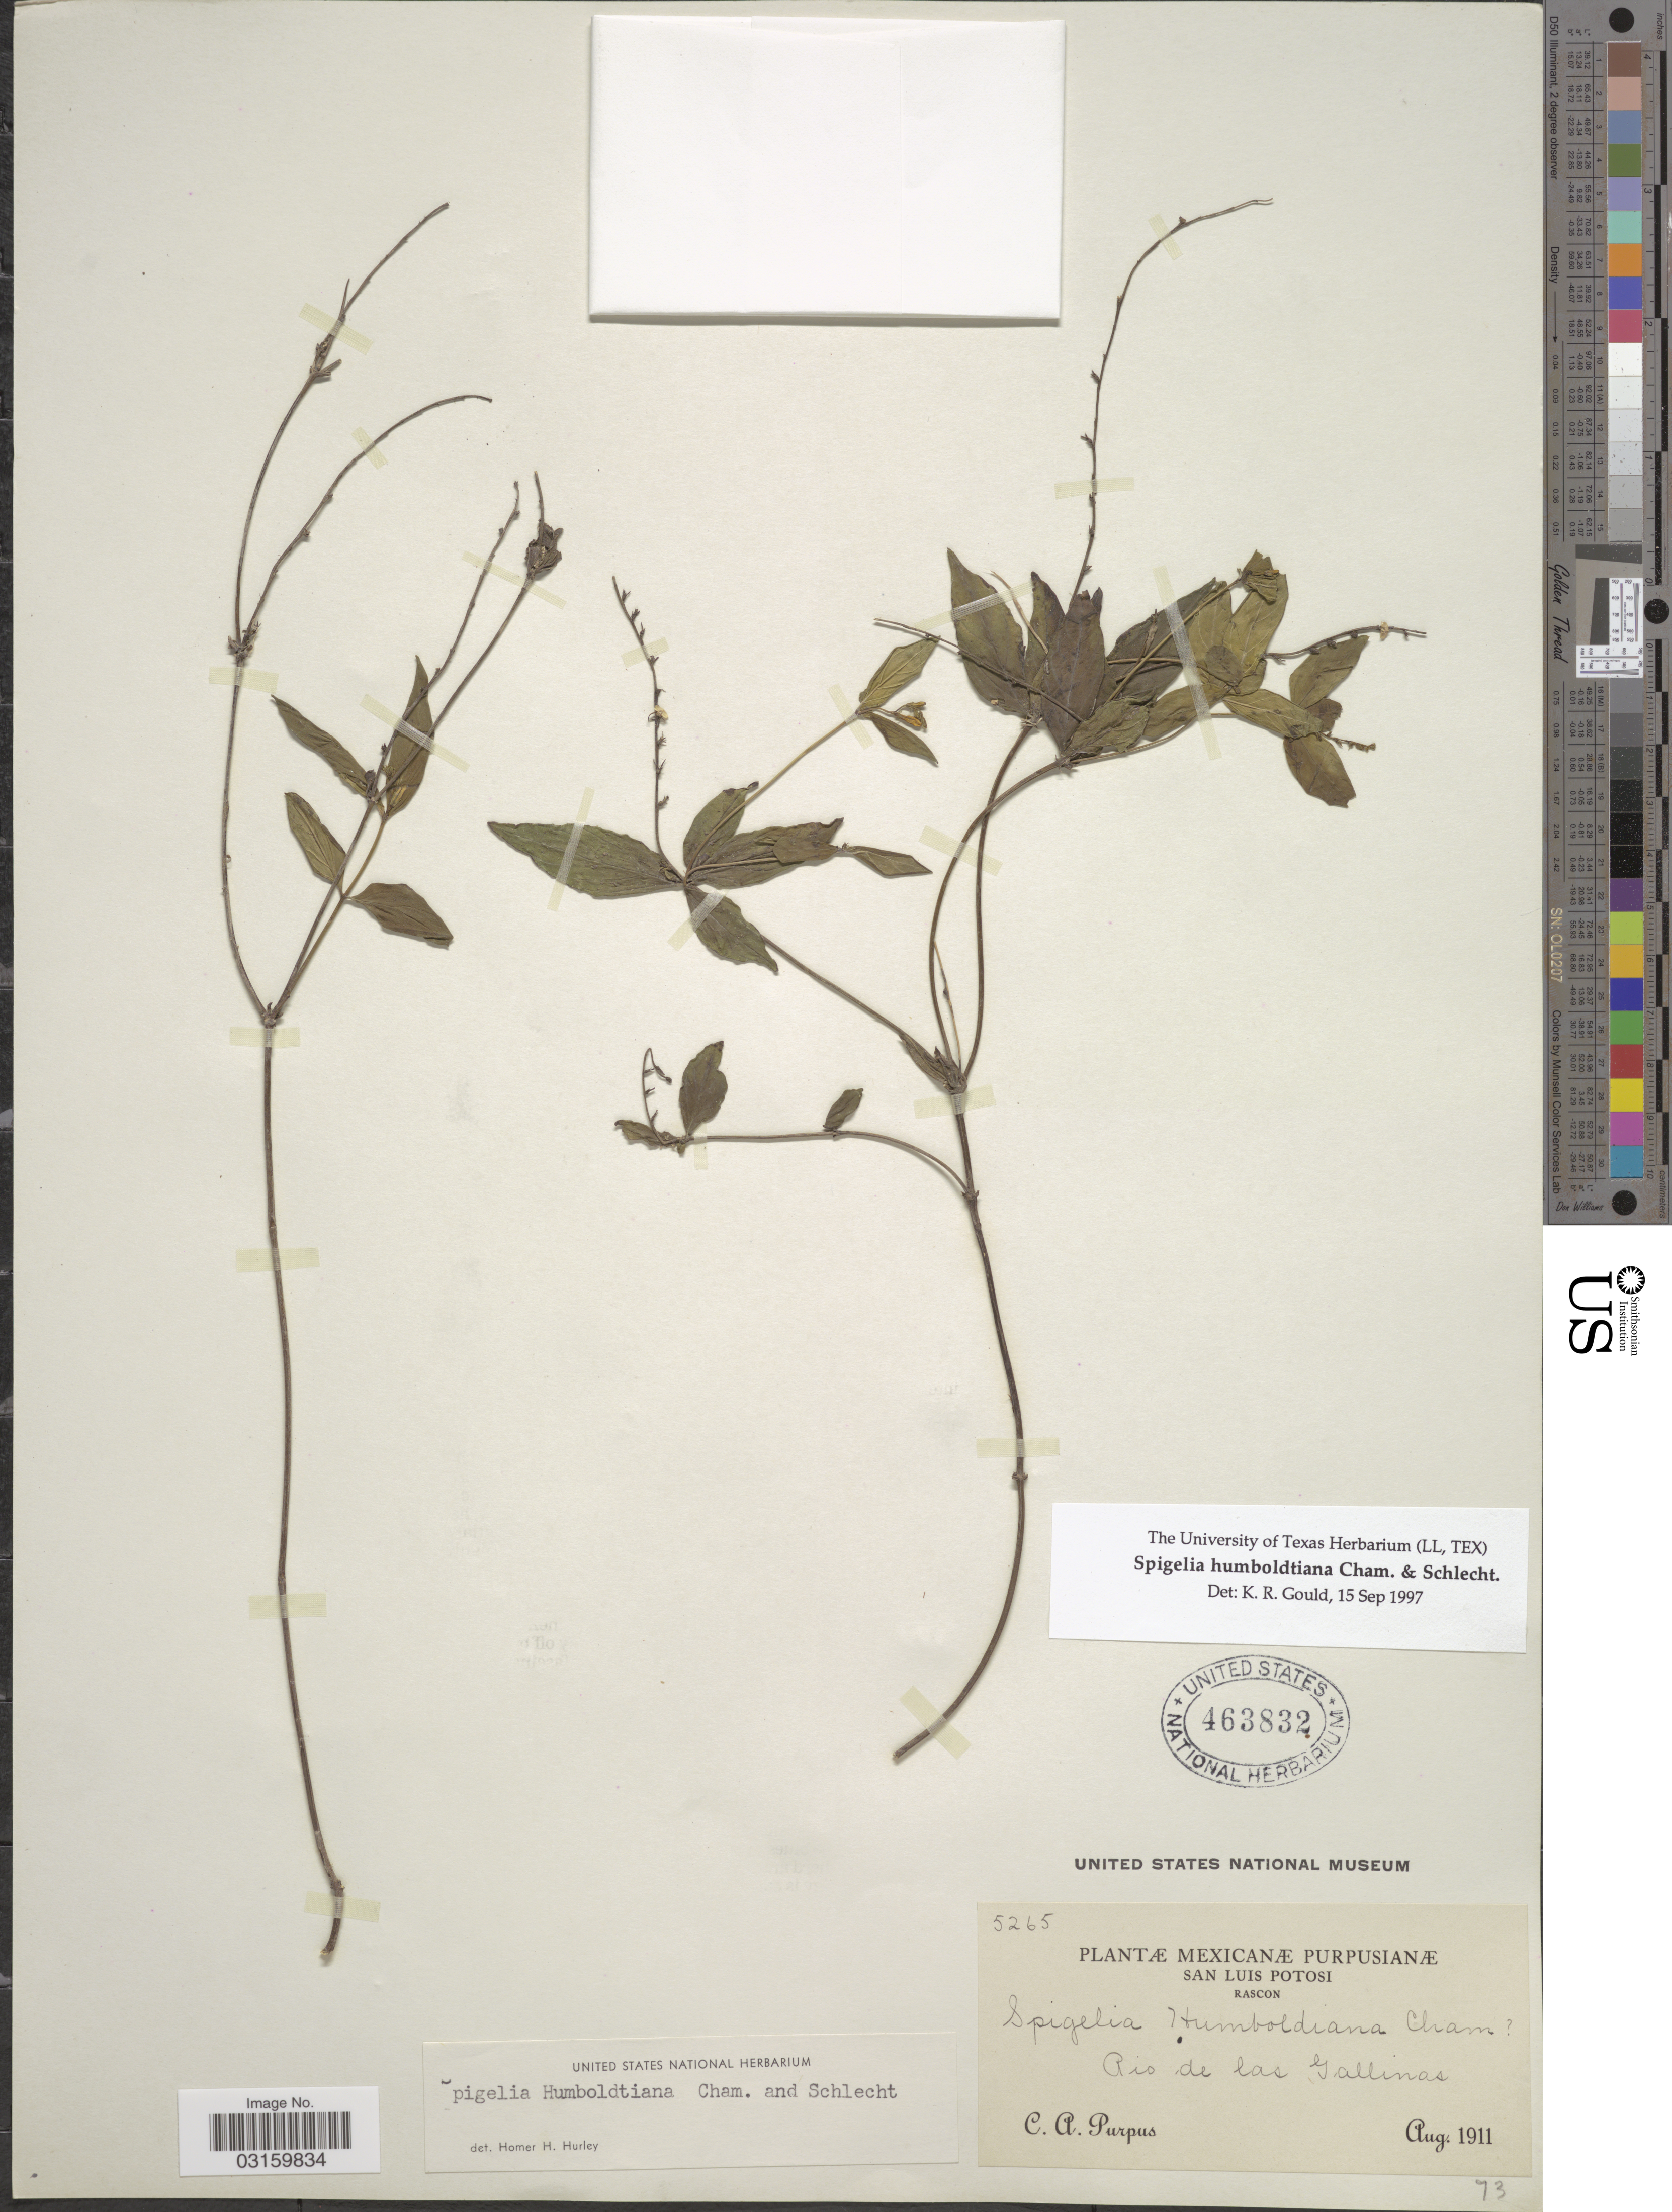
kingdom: Plantae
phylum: Tracheophyta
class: Magnoliopsida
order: Gentianales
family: Loganiaceae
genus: Spigelia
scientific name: Spigelia humboldtiana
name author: Cham. & Schltdl.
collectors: C. A. Purpus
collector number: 5265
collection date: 1911-08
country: Mexico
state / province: San Luis Potosí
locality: Rascon, Rio de las Gallinas.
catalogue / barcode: US 463832